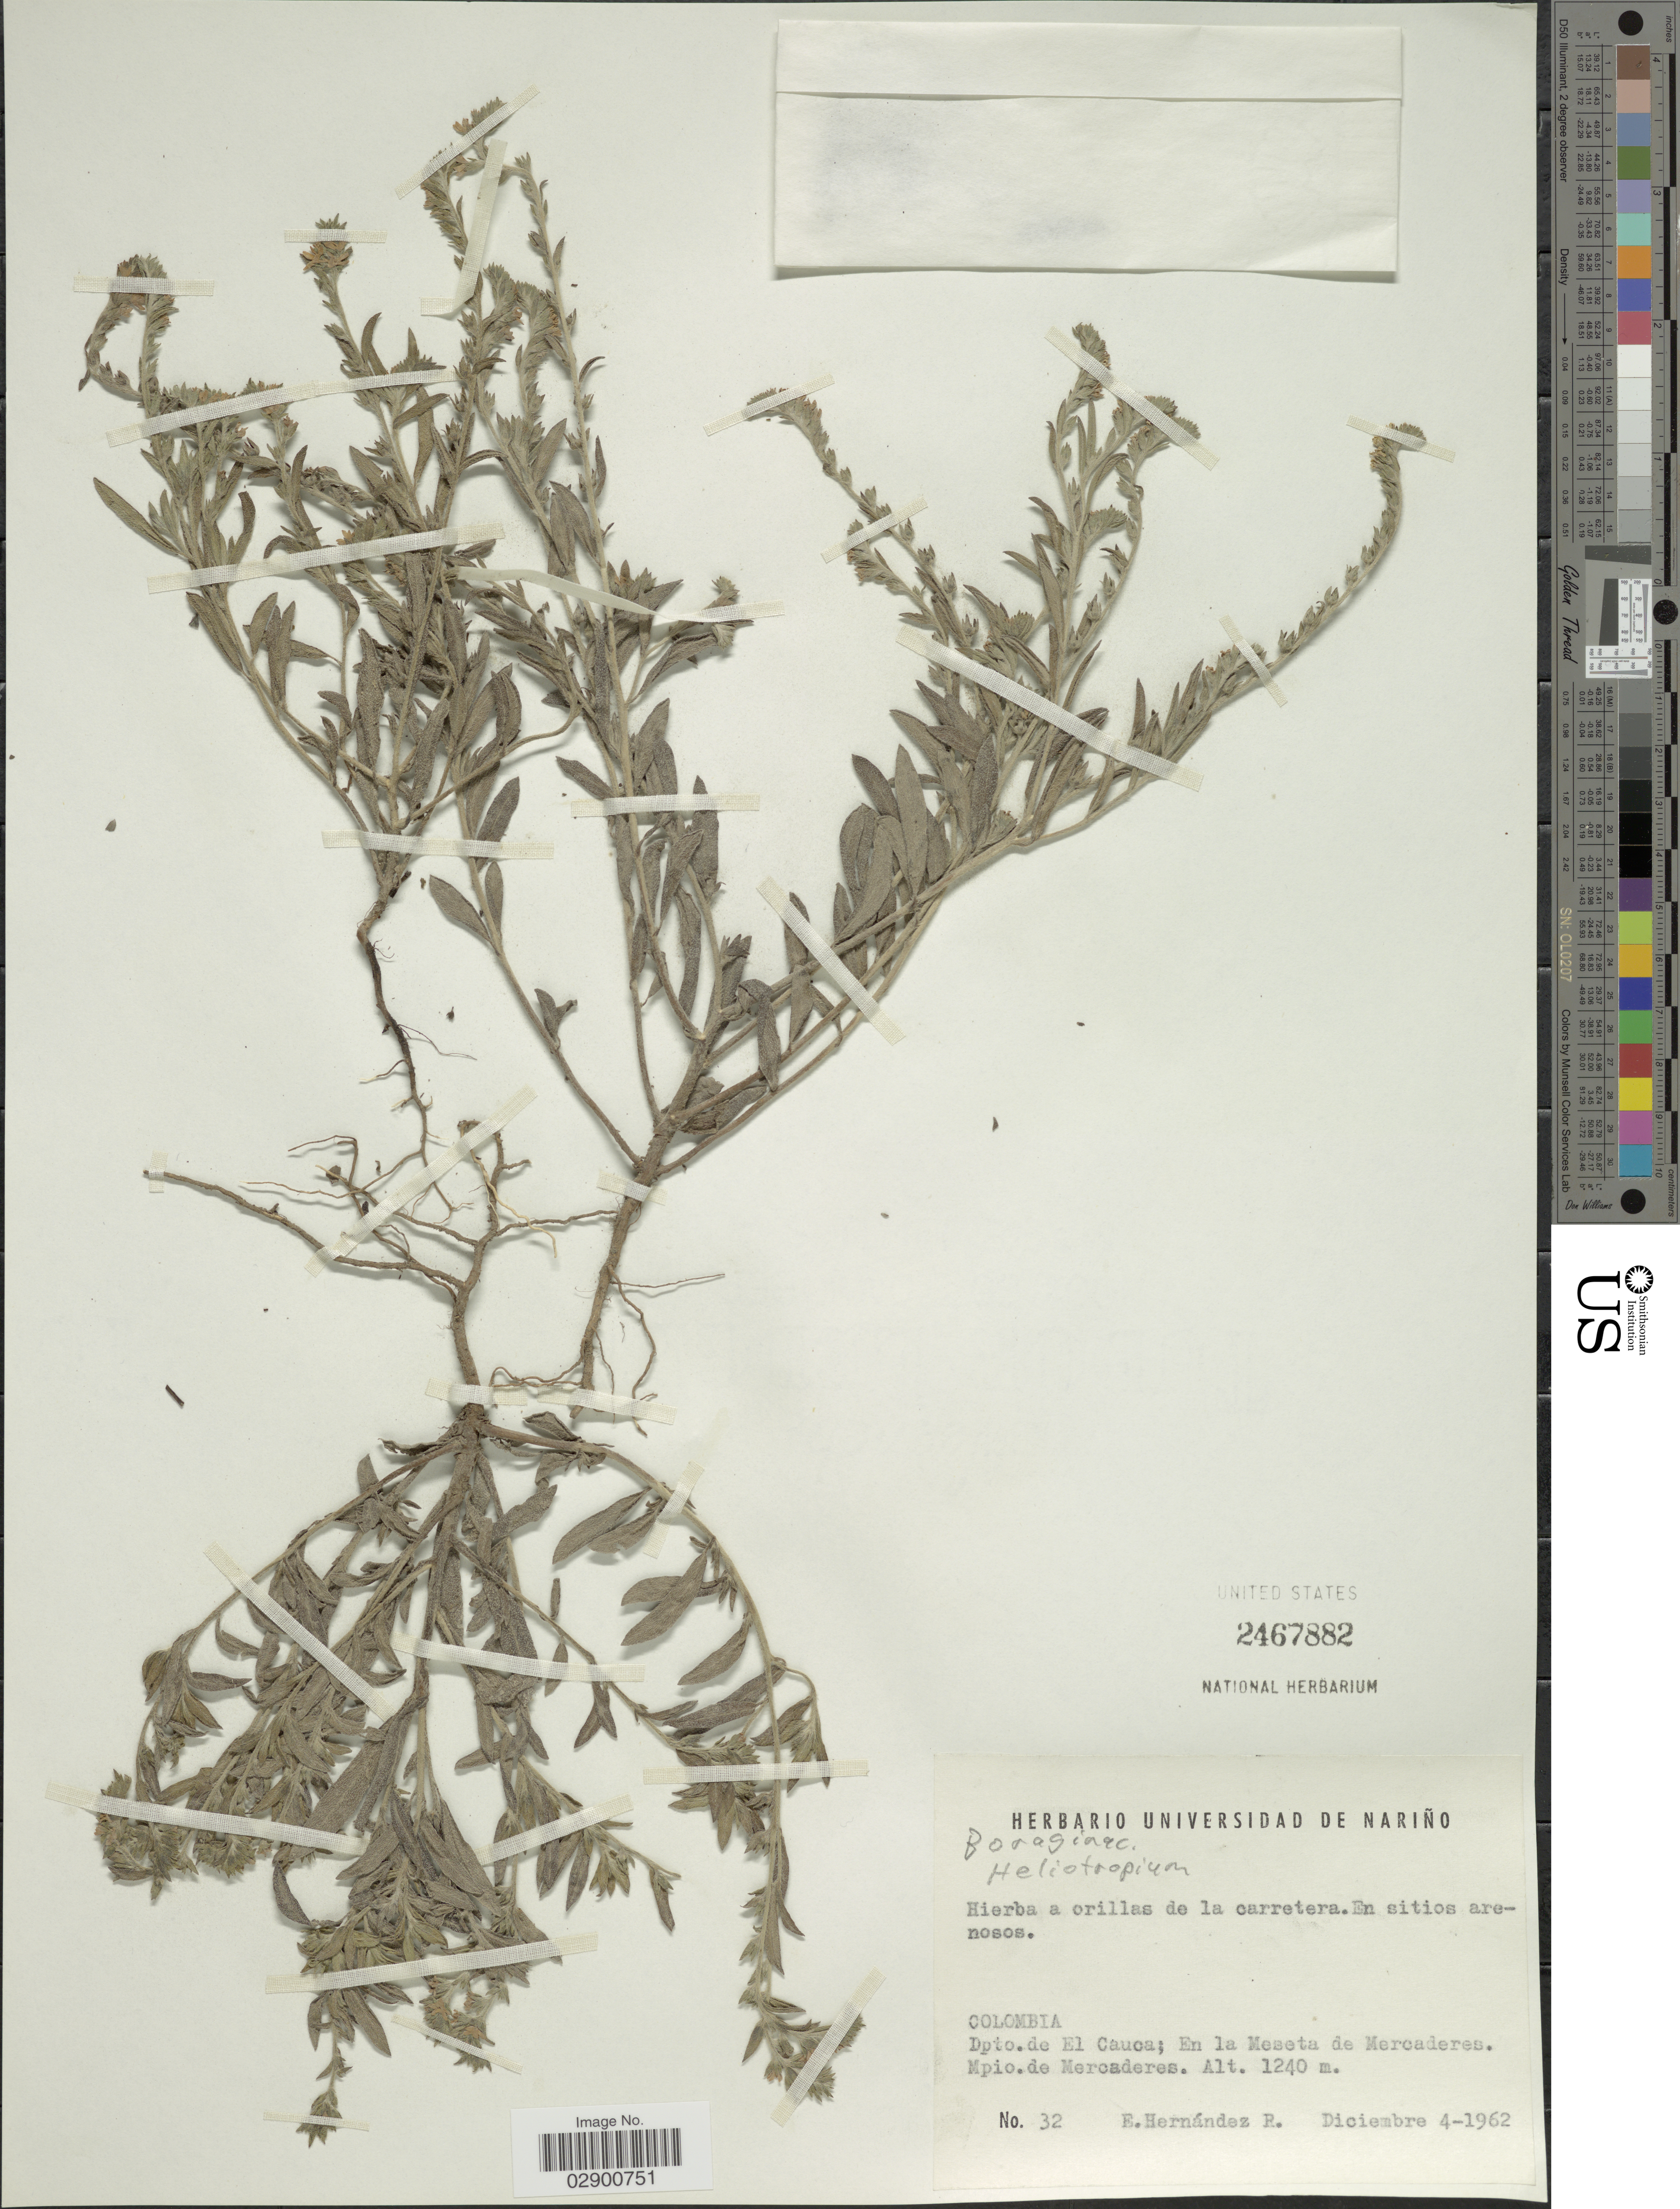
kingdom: Plantae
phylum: Tracheophyta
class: Magnoliopsida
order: Boraginales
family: Heliotropiaceae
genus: Heliotropium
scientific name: Heliotropium sp.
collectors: E. Hernández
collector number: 32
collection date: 1962-12-04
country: Colombia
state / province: Cauca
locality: Dpto. de El Cauca; En la Meseta de Mercaderes. Mpio. de Mercaderes.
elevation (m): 1240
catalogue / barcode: US 2467882